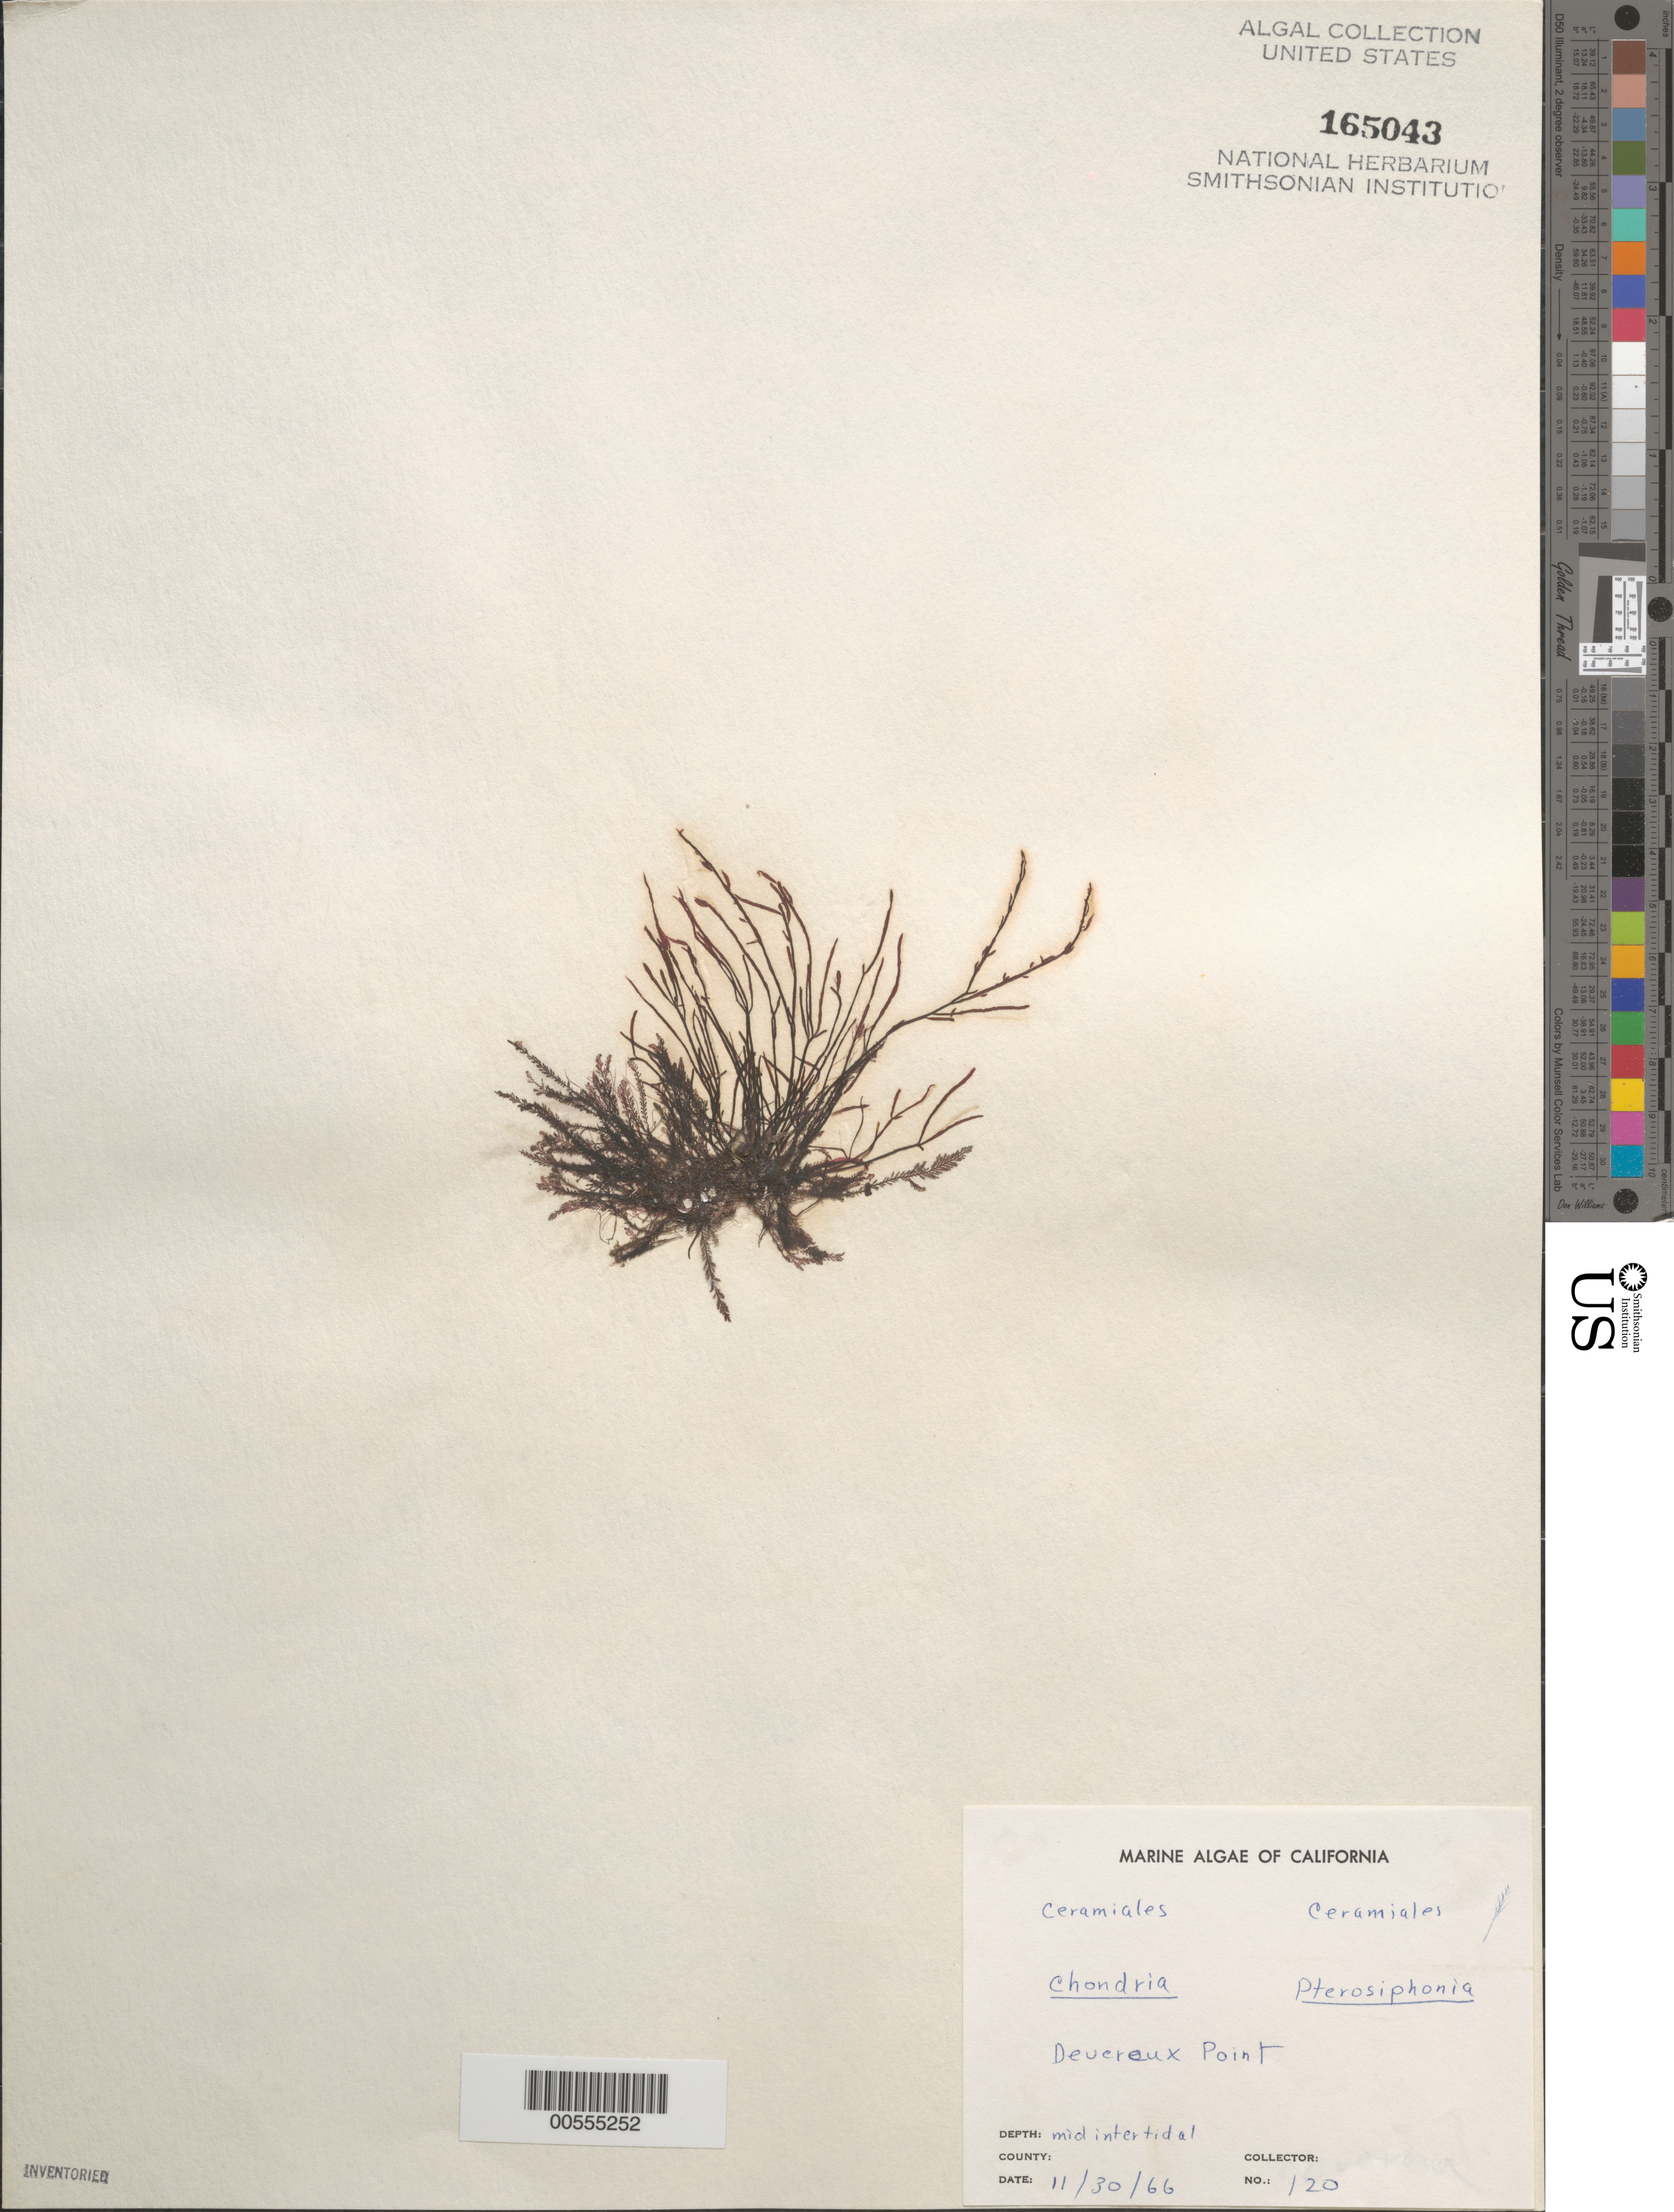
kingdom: Plantae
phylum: Rhodophyta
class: Florideophyceae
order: Ceramiales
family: Rhodomelaceae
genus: Chondria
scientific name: Chondria sp.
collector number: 120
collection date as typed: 30 Nov 1966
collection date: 1966-11-30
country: United States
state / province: California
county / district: Santa Barbara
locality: Devereaux Point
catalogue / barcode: US 165043